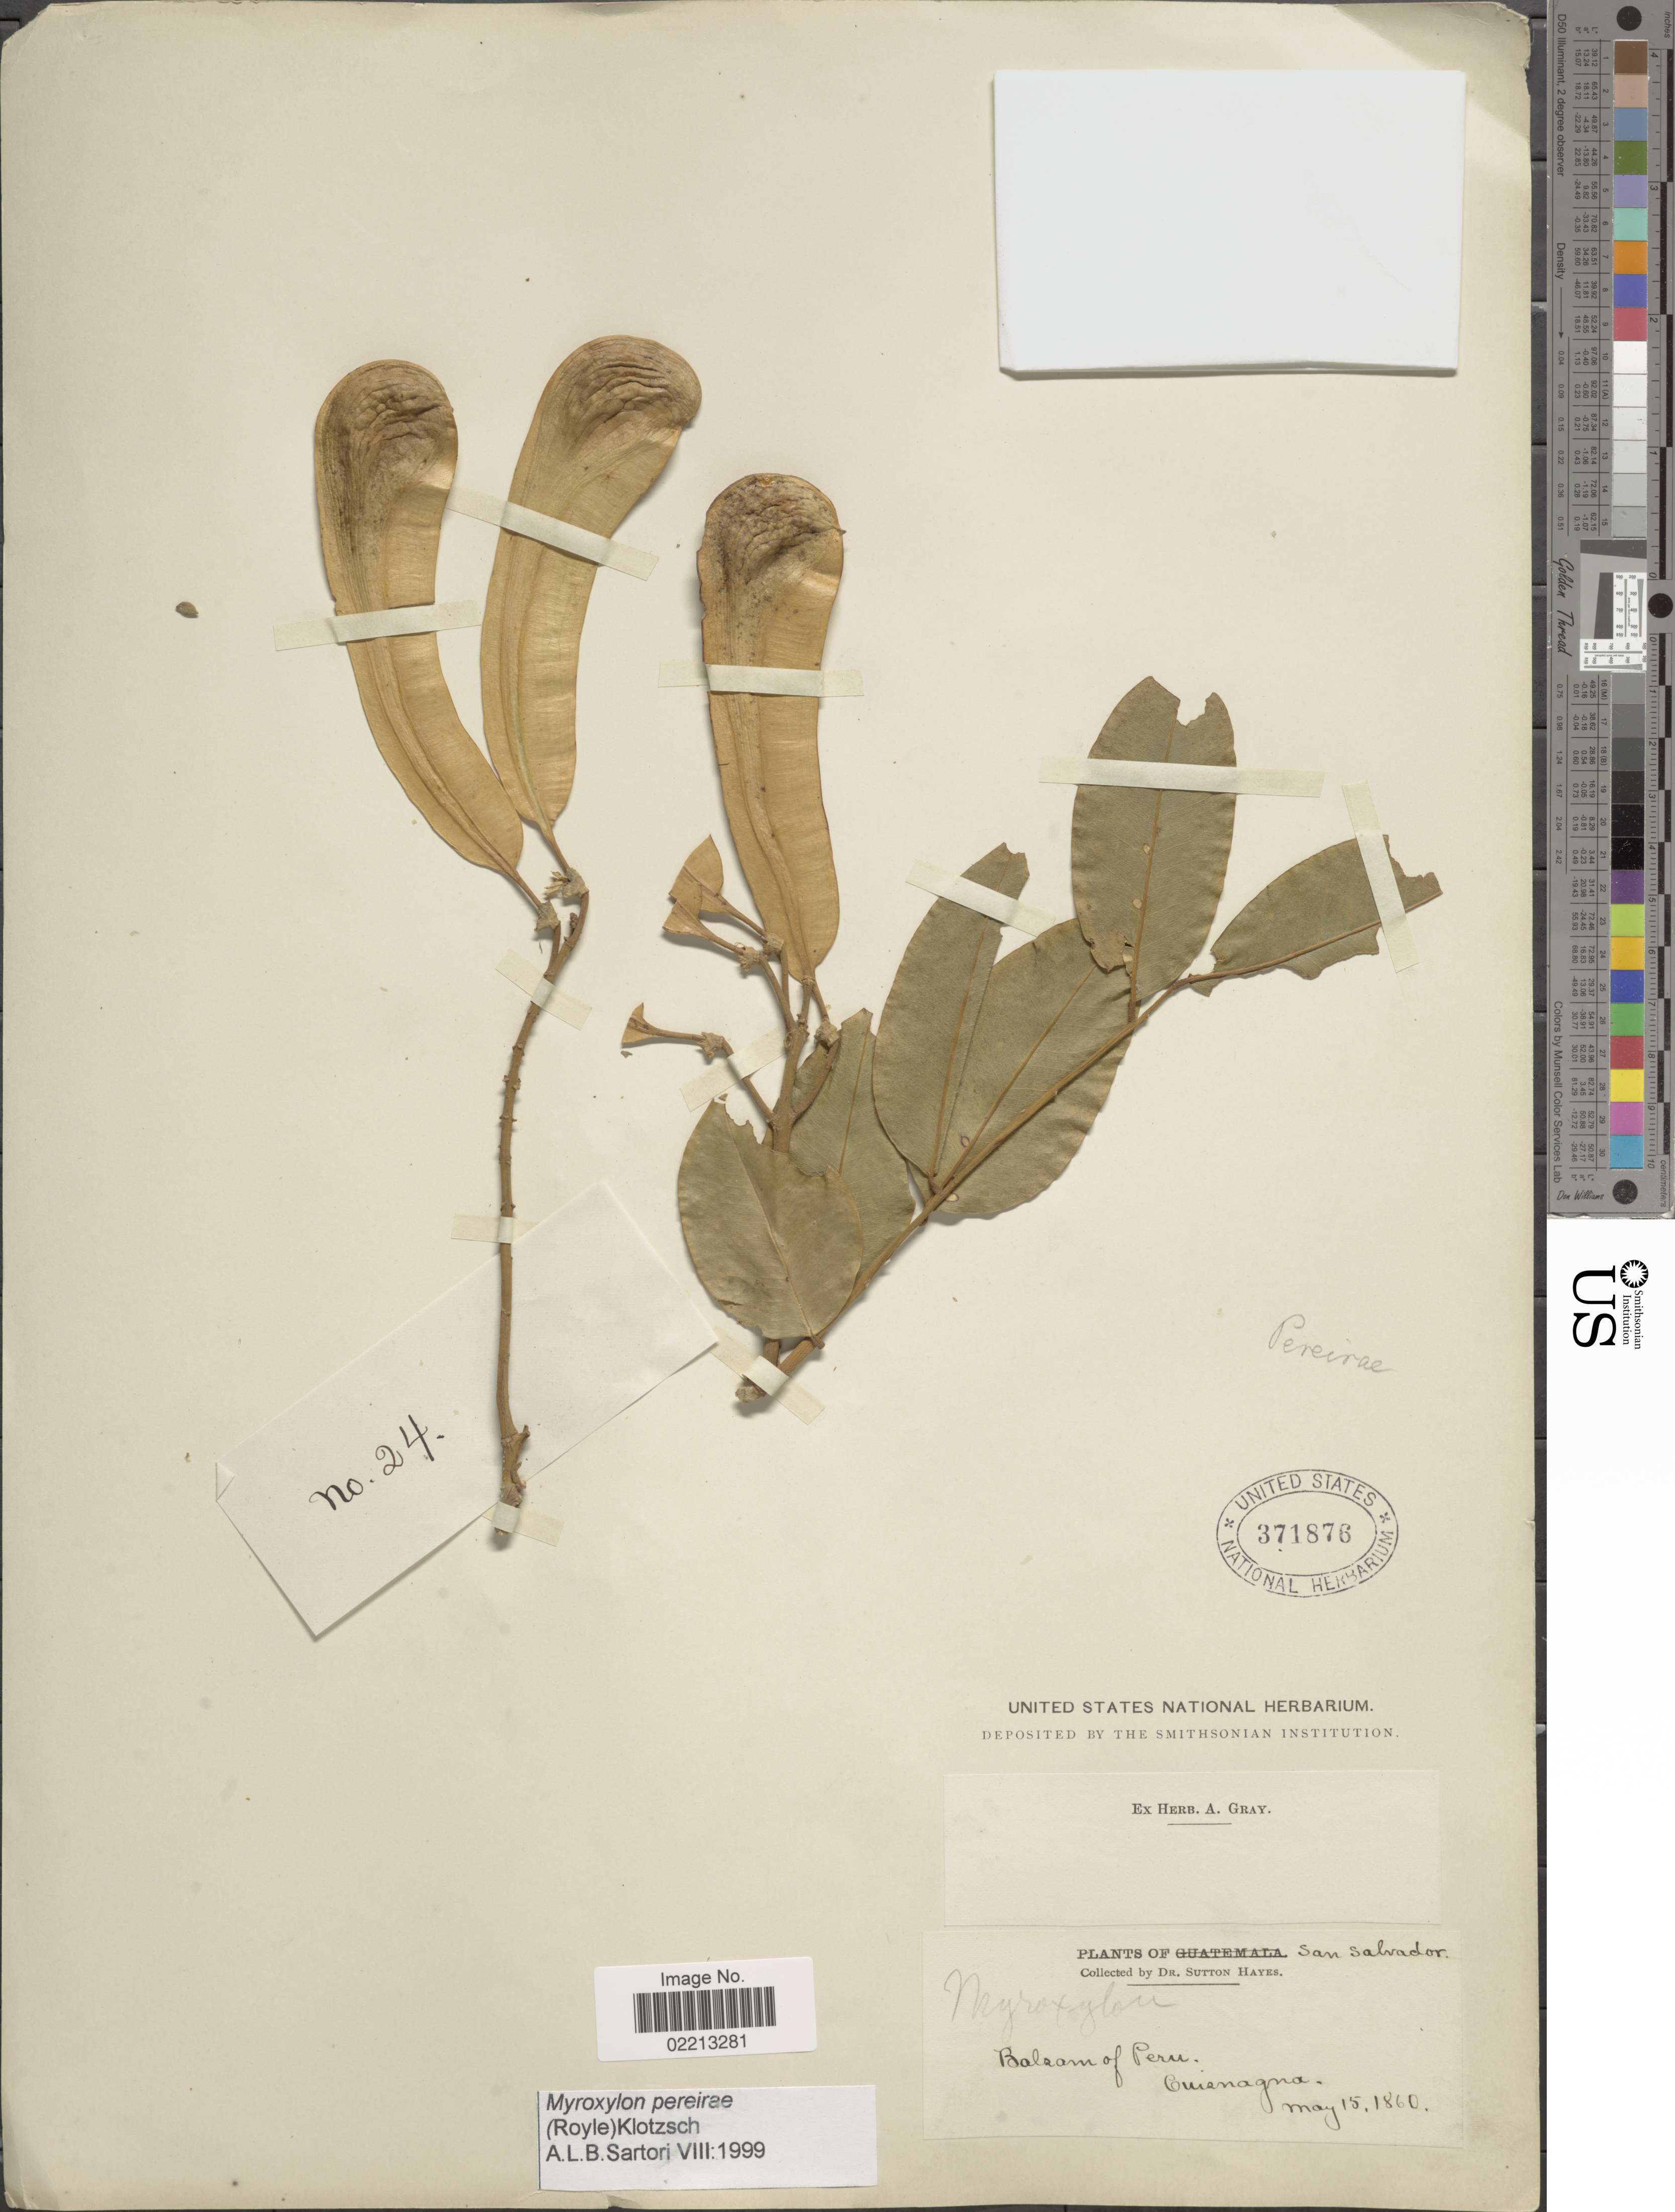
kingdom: Plantae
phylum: Tracheophyta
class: Magnoliopsida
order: Fabales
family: Fabaceae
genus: Myroxylon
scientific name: Myroxylon pereirae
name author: (Royle) Klotzsch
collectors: S. Hayes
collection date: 1860-05-15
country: Peru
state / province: Cusco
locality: Balsam of Peru, Quienagna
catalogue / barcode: US 371876